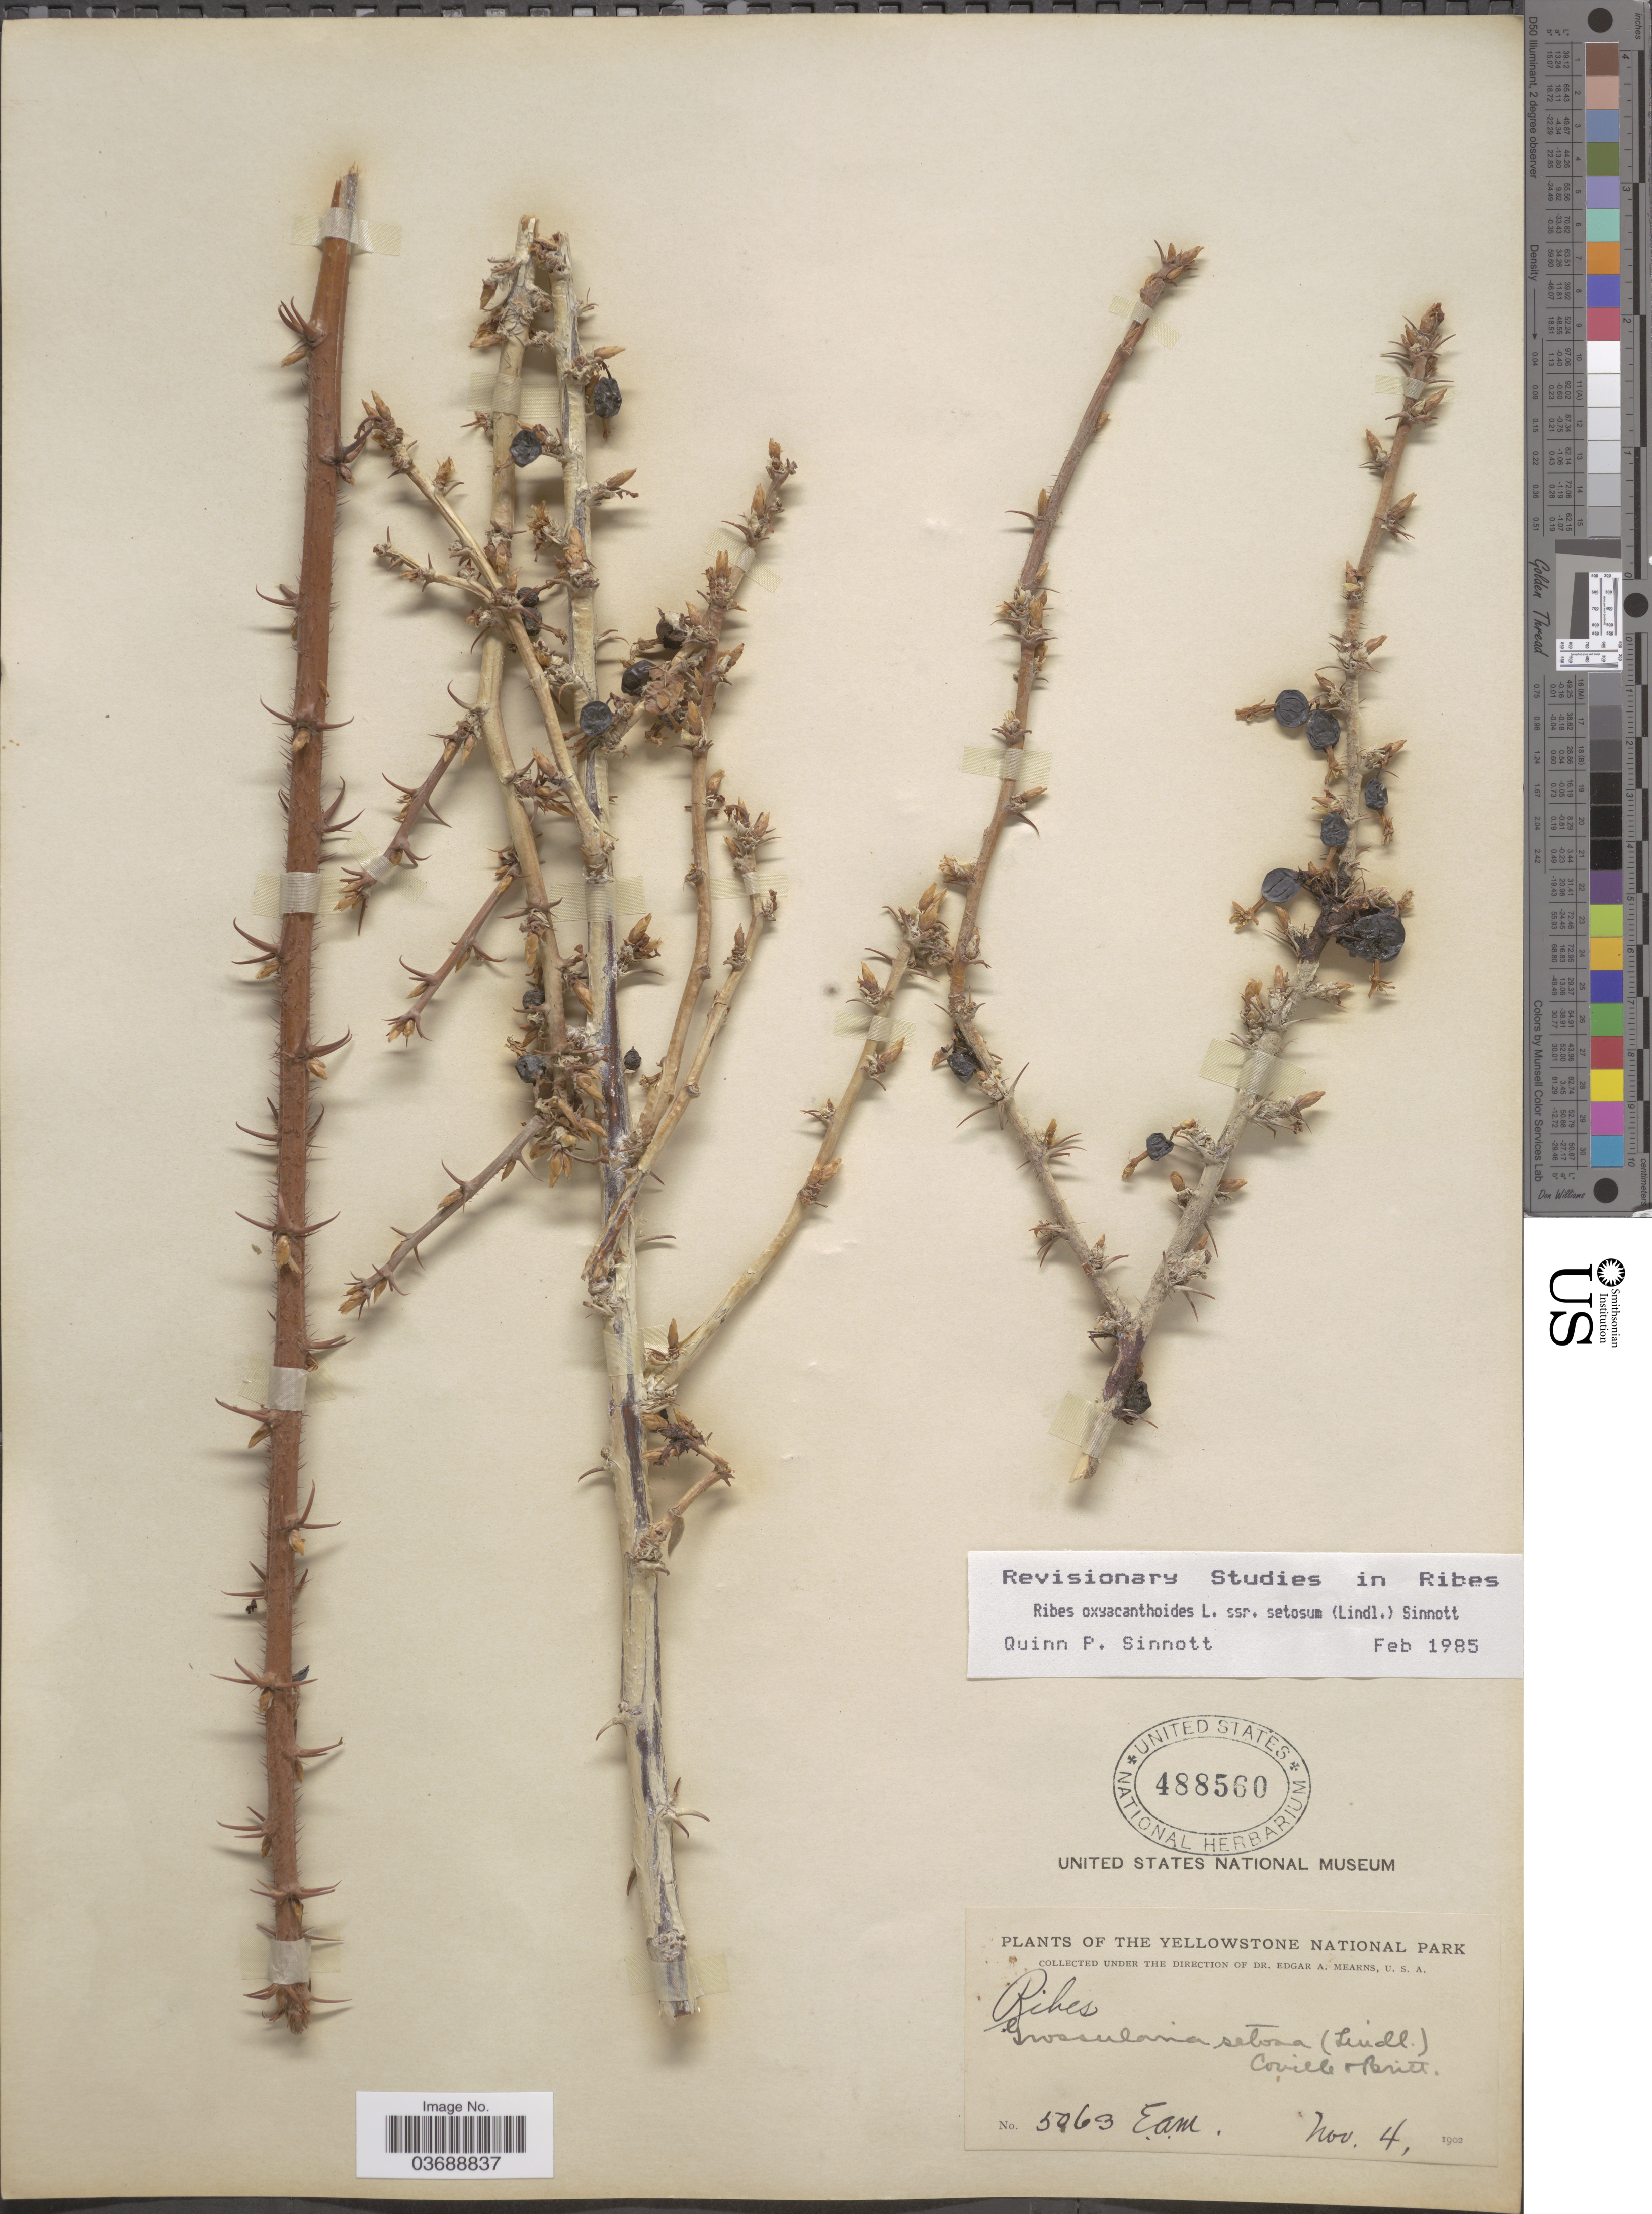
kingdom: Plantae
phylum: Tracheophyta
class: Magnoliopsida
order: Saxifragales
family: Grossulariaceae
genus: Ribes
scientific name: Ribes oxyacanthoides subsp. setosum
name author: (Lindl.) Q.P. Sinnott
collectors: E. A. Mearns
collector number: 5063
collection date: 1902-11-04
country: United States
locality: The Yellowstone National Park.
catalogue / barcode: US 488560